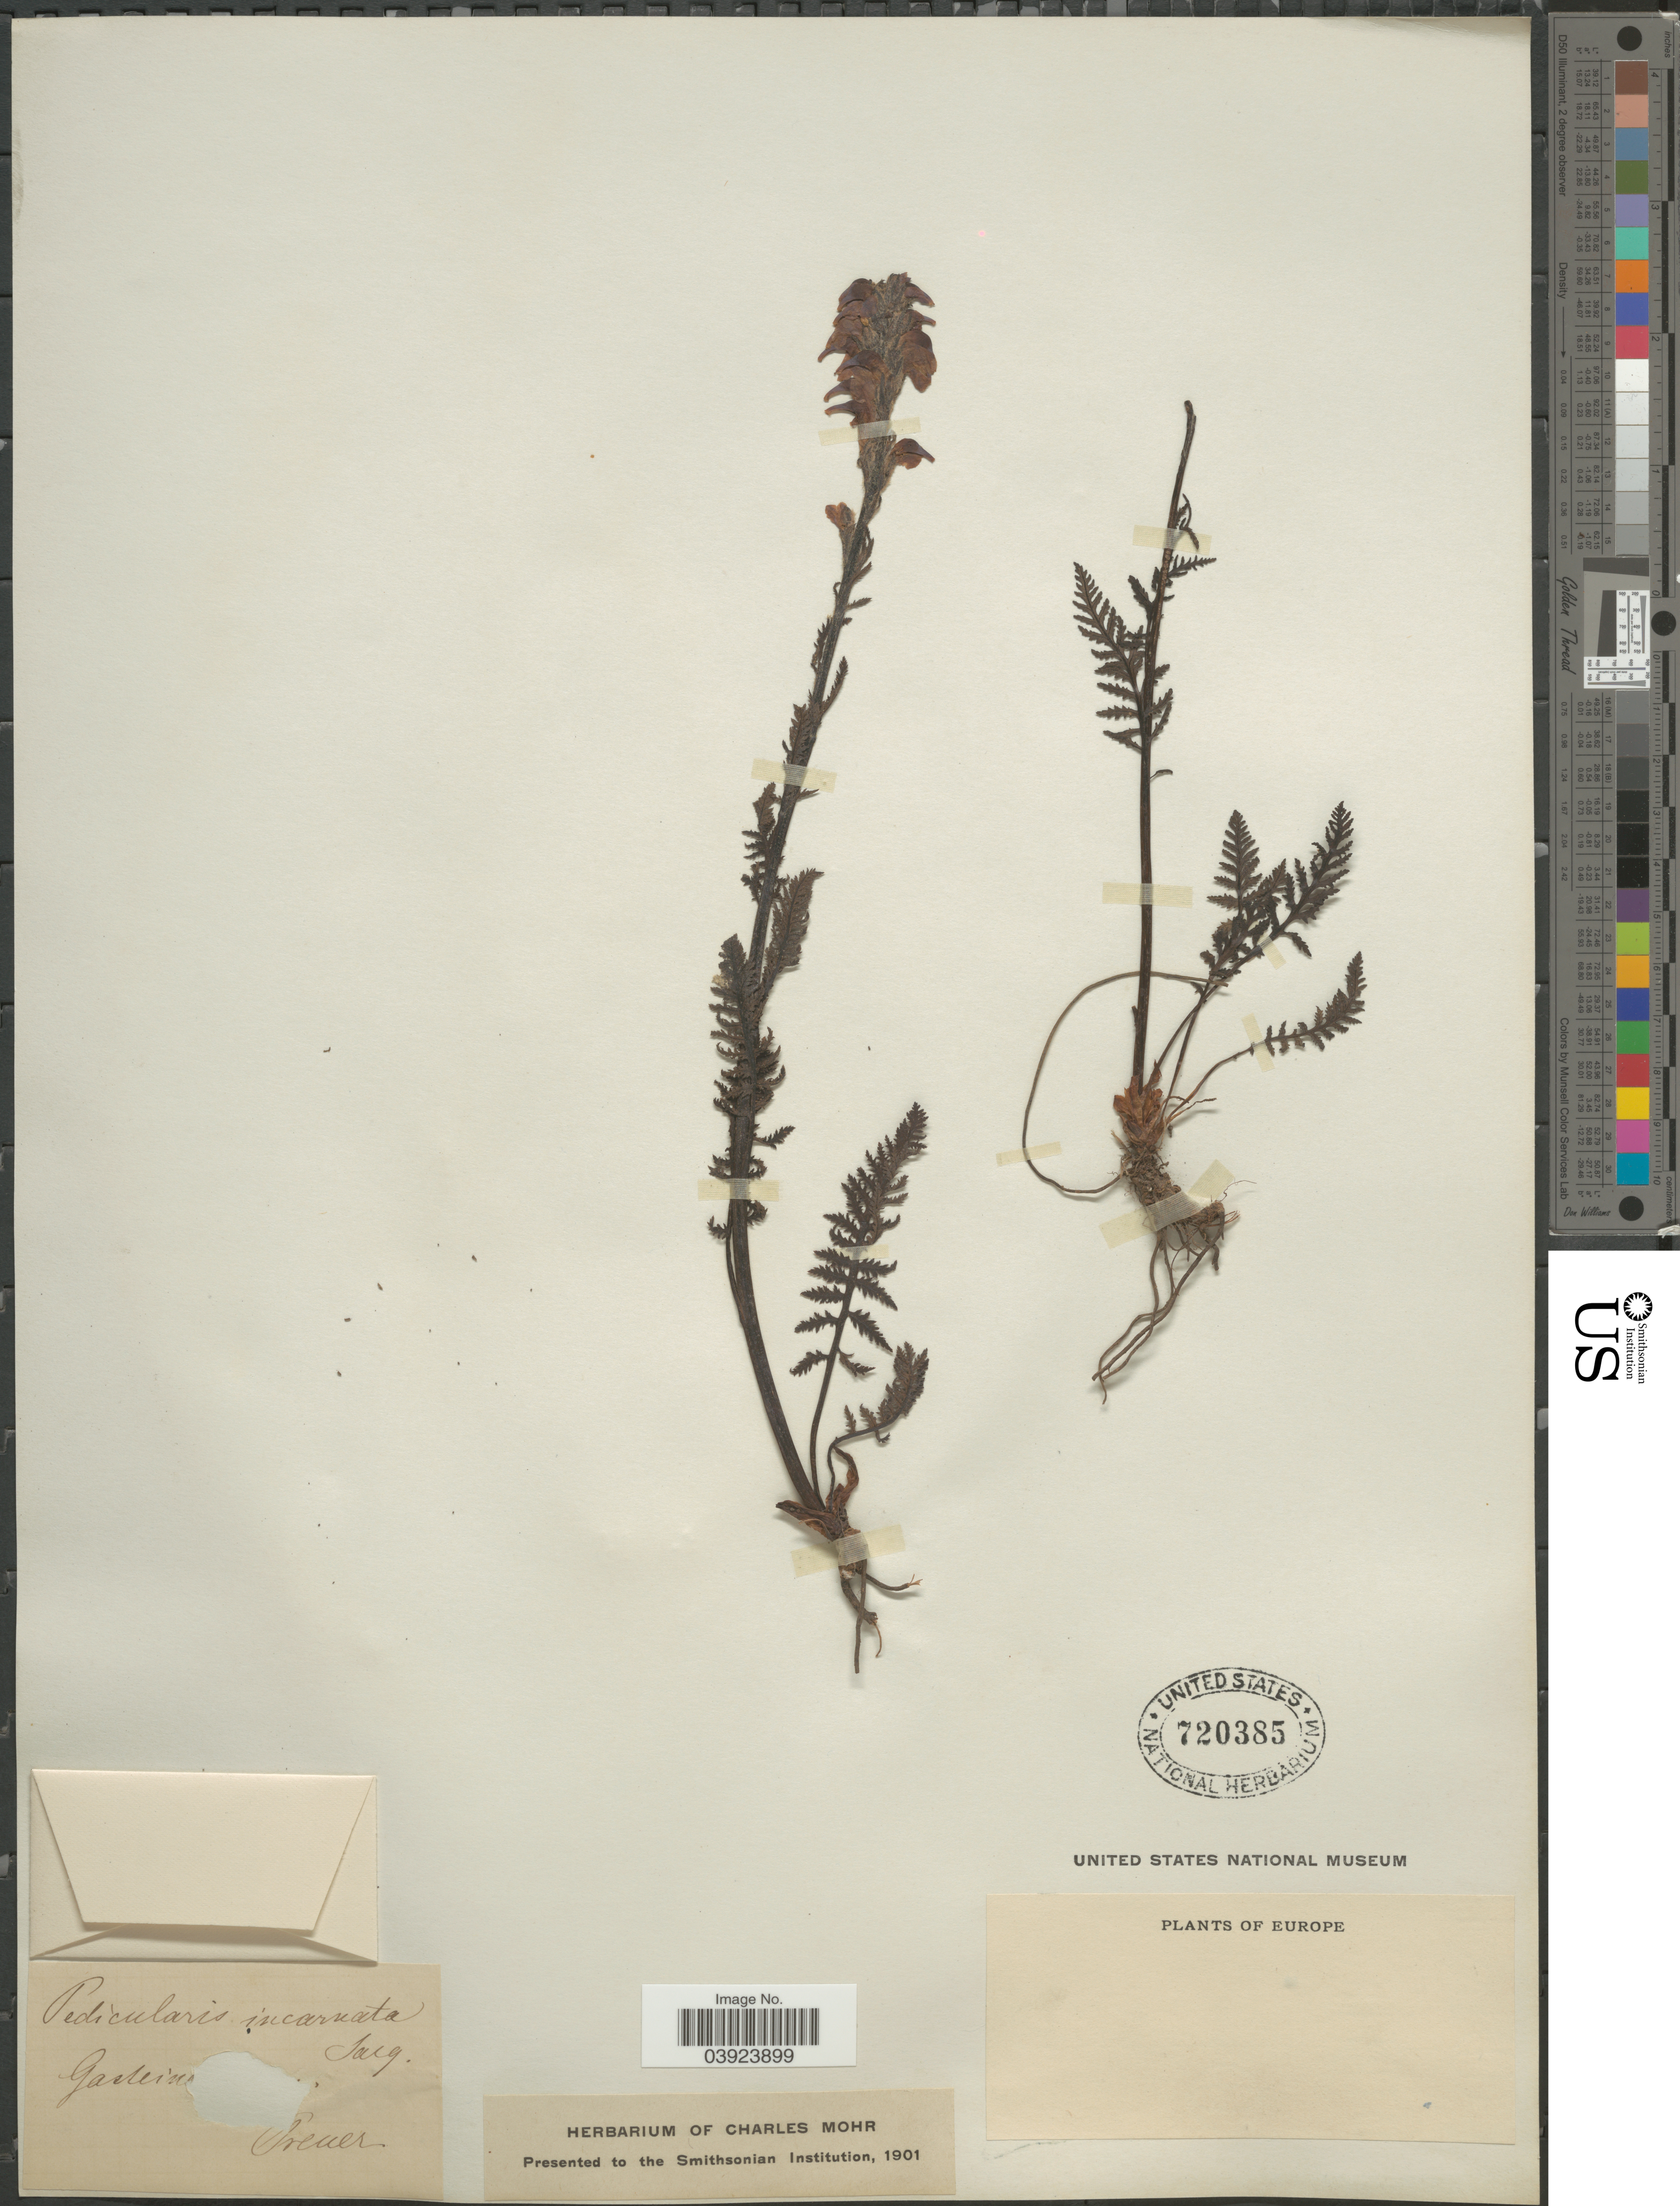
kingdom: Plantae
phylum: Tracheophyta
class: Magnoliopsida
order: Lamiales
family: Orobanchaceae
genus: Pedicularis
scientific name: Pedicularis incarnata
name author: L.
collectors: Preuer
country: Austria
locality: Gastein. Europe.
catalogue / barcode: US 720385